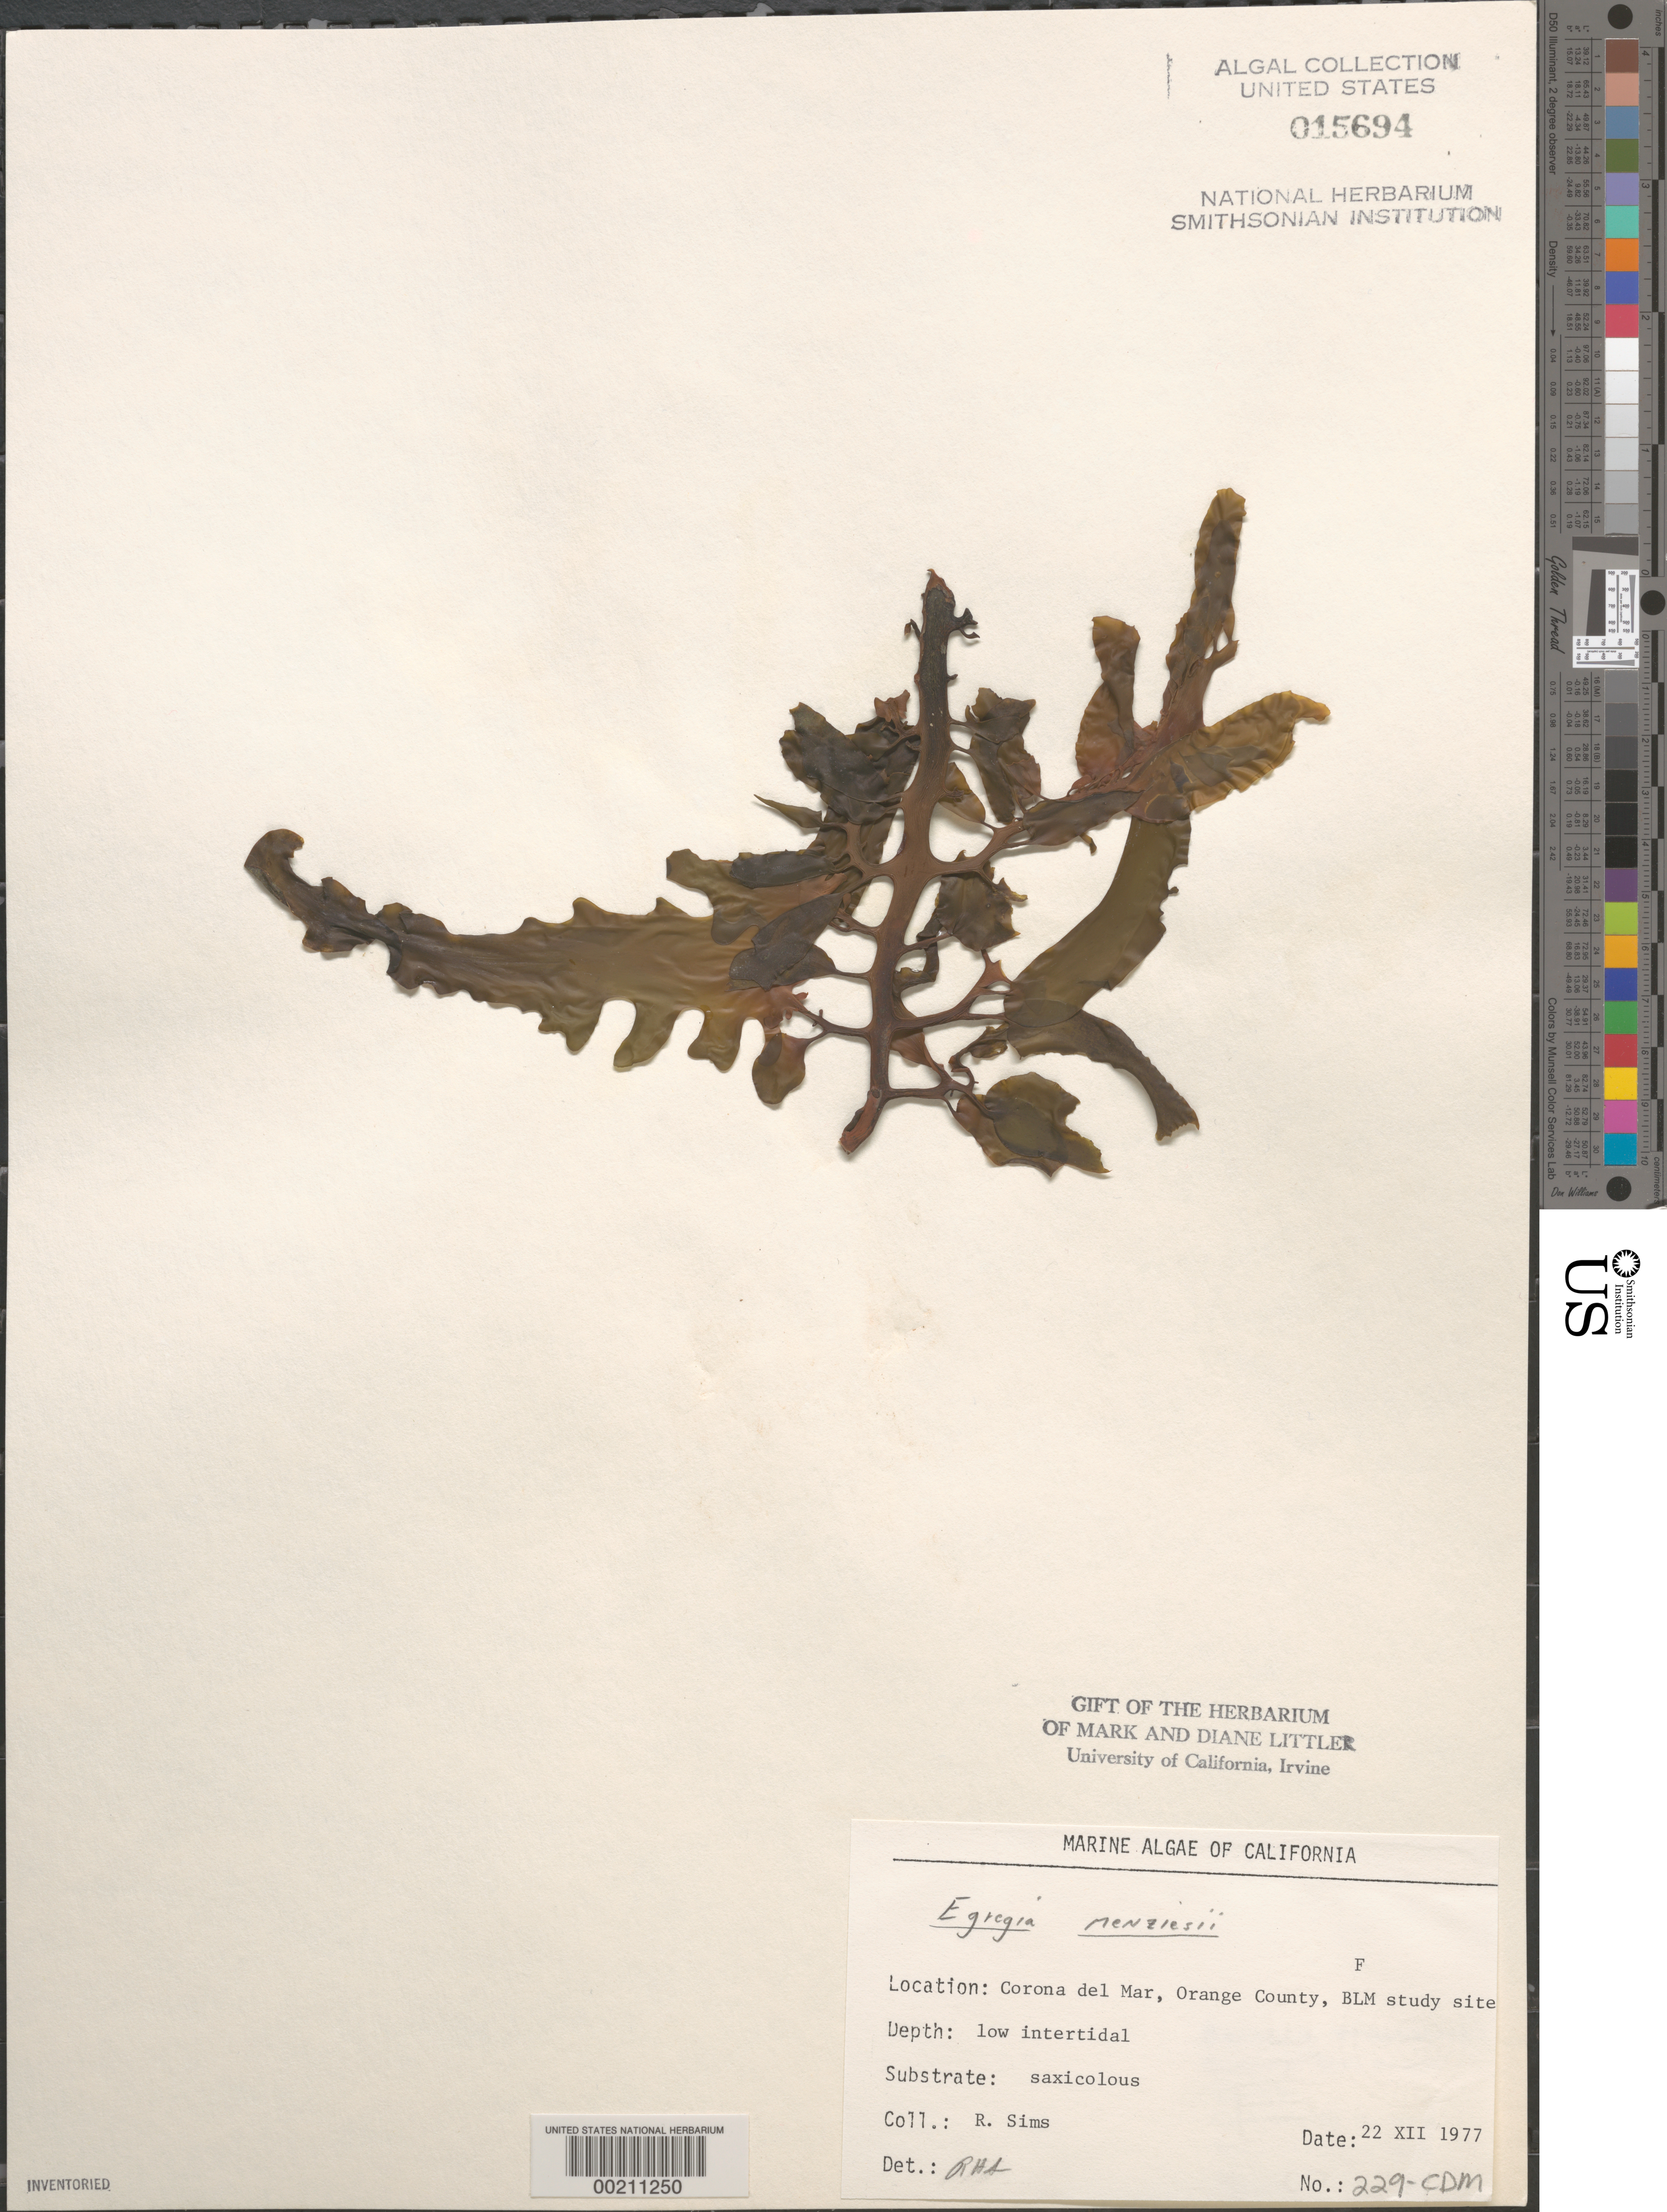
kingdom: Chromista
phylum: Ochrophyta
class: Phaeophyceae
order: Laminariales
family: Lessoniaceae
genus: Egregia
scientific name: Egregia menziesii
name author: (Turner) Aresch.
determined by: Sims, Robert H.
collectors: R. H. Sims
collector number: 229-CDM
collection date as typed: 22 Dec 1977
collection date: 1977-12-22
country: United States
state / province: California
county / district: Orange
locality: Corona del Mar, mouth of Morning Canyon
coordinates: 33 35'14"N, 117 51'54"W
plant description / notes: BLM-SOCALBIGHT Rocky Intertidal Survey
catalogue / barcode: US 15694